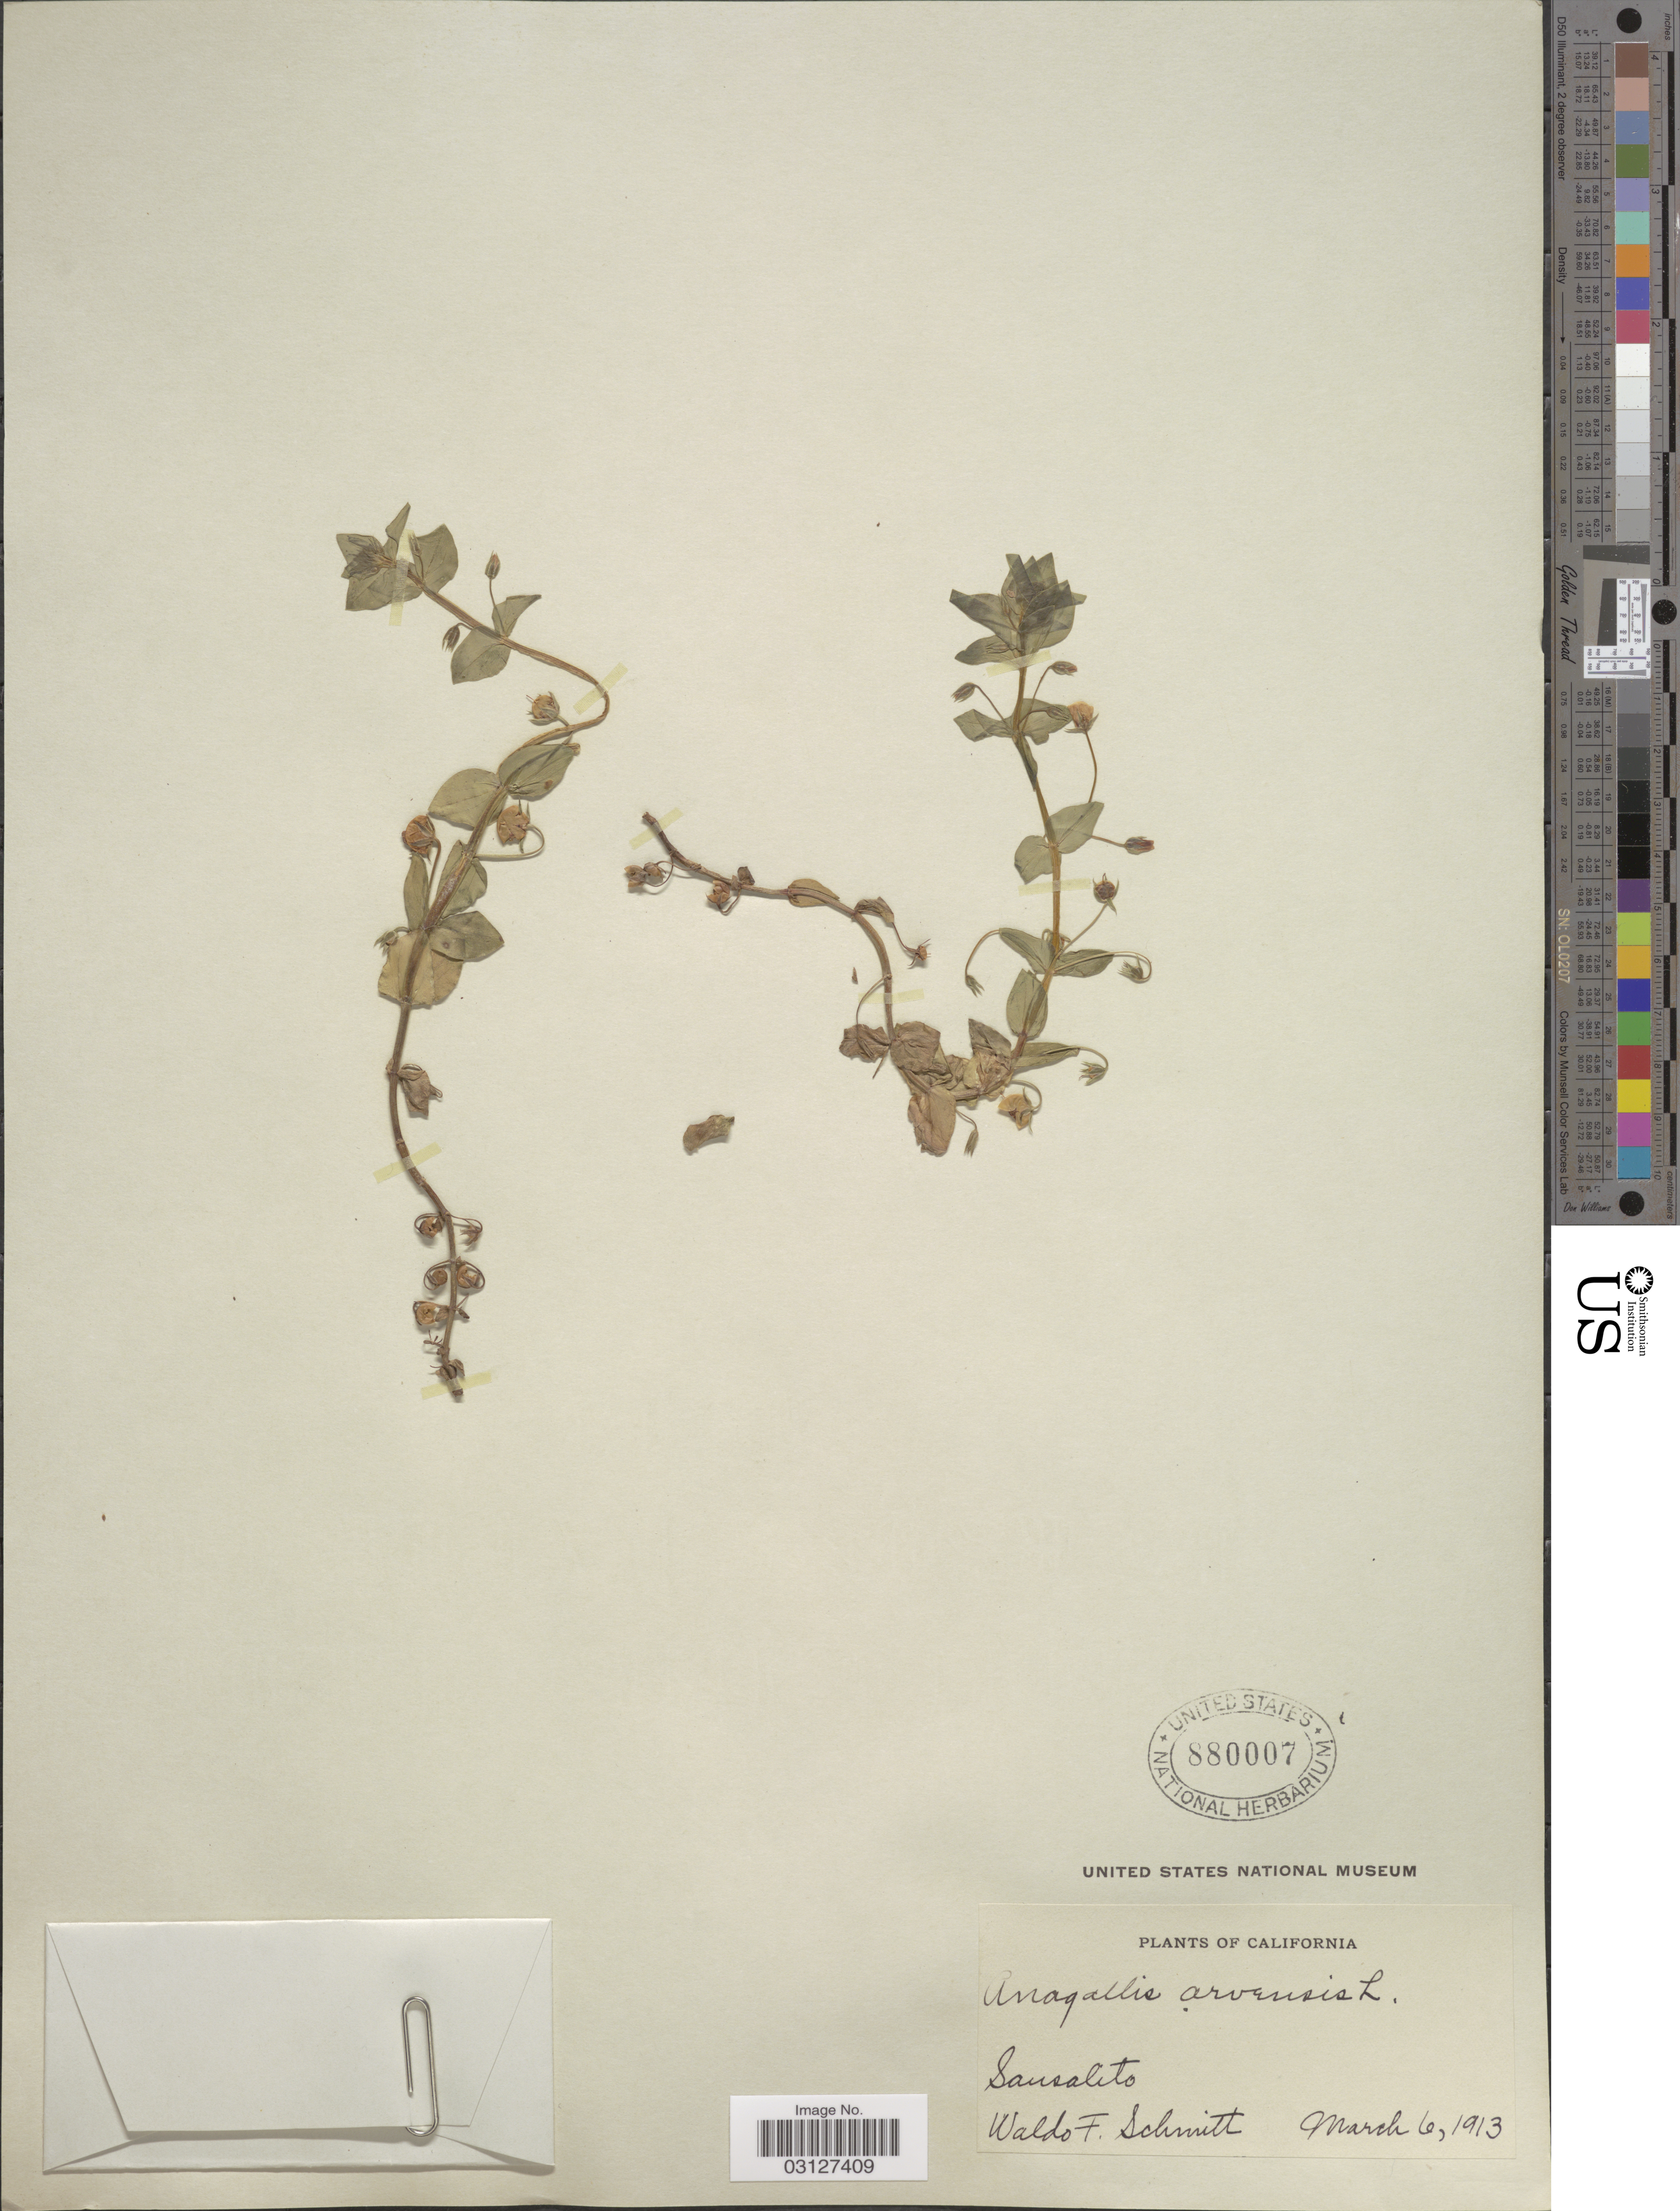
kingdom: Plantae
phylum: Tracheophyta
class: Magnoliopsida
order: Ericales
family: Primulaceae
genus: Anagallis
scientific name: Anagallis arvensis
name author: L.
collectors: W. L. Schmitt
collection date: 1913-03-06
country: United States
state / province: California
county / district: Marin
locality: Sausalito.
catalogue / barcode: US 880007